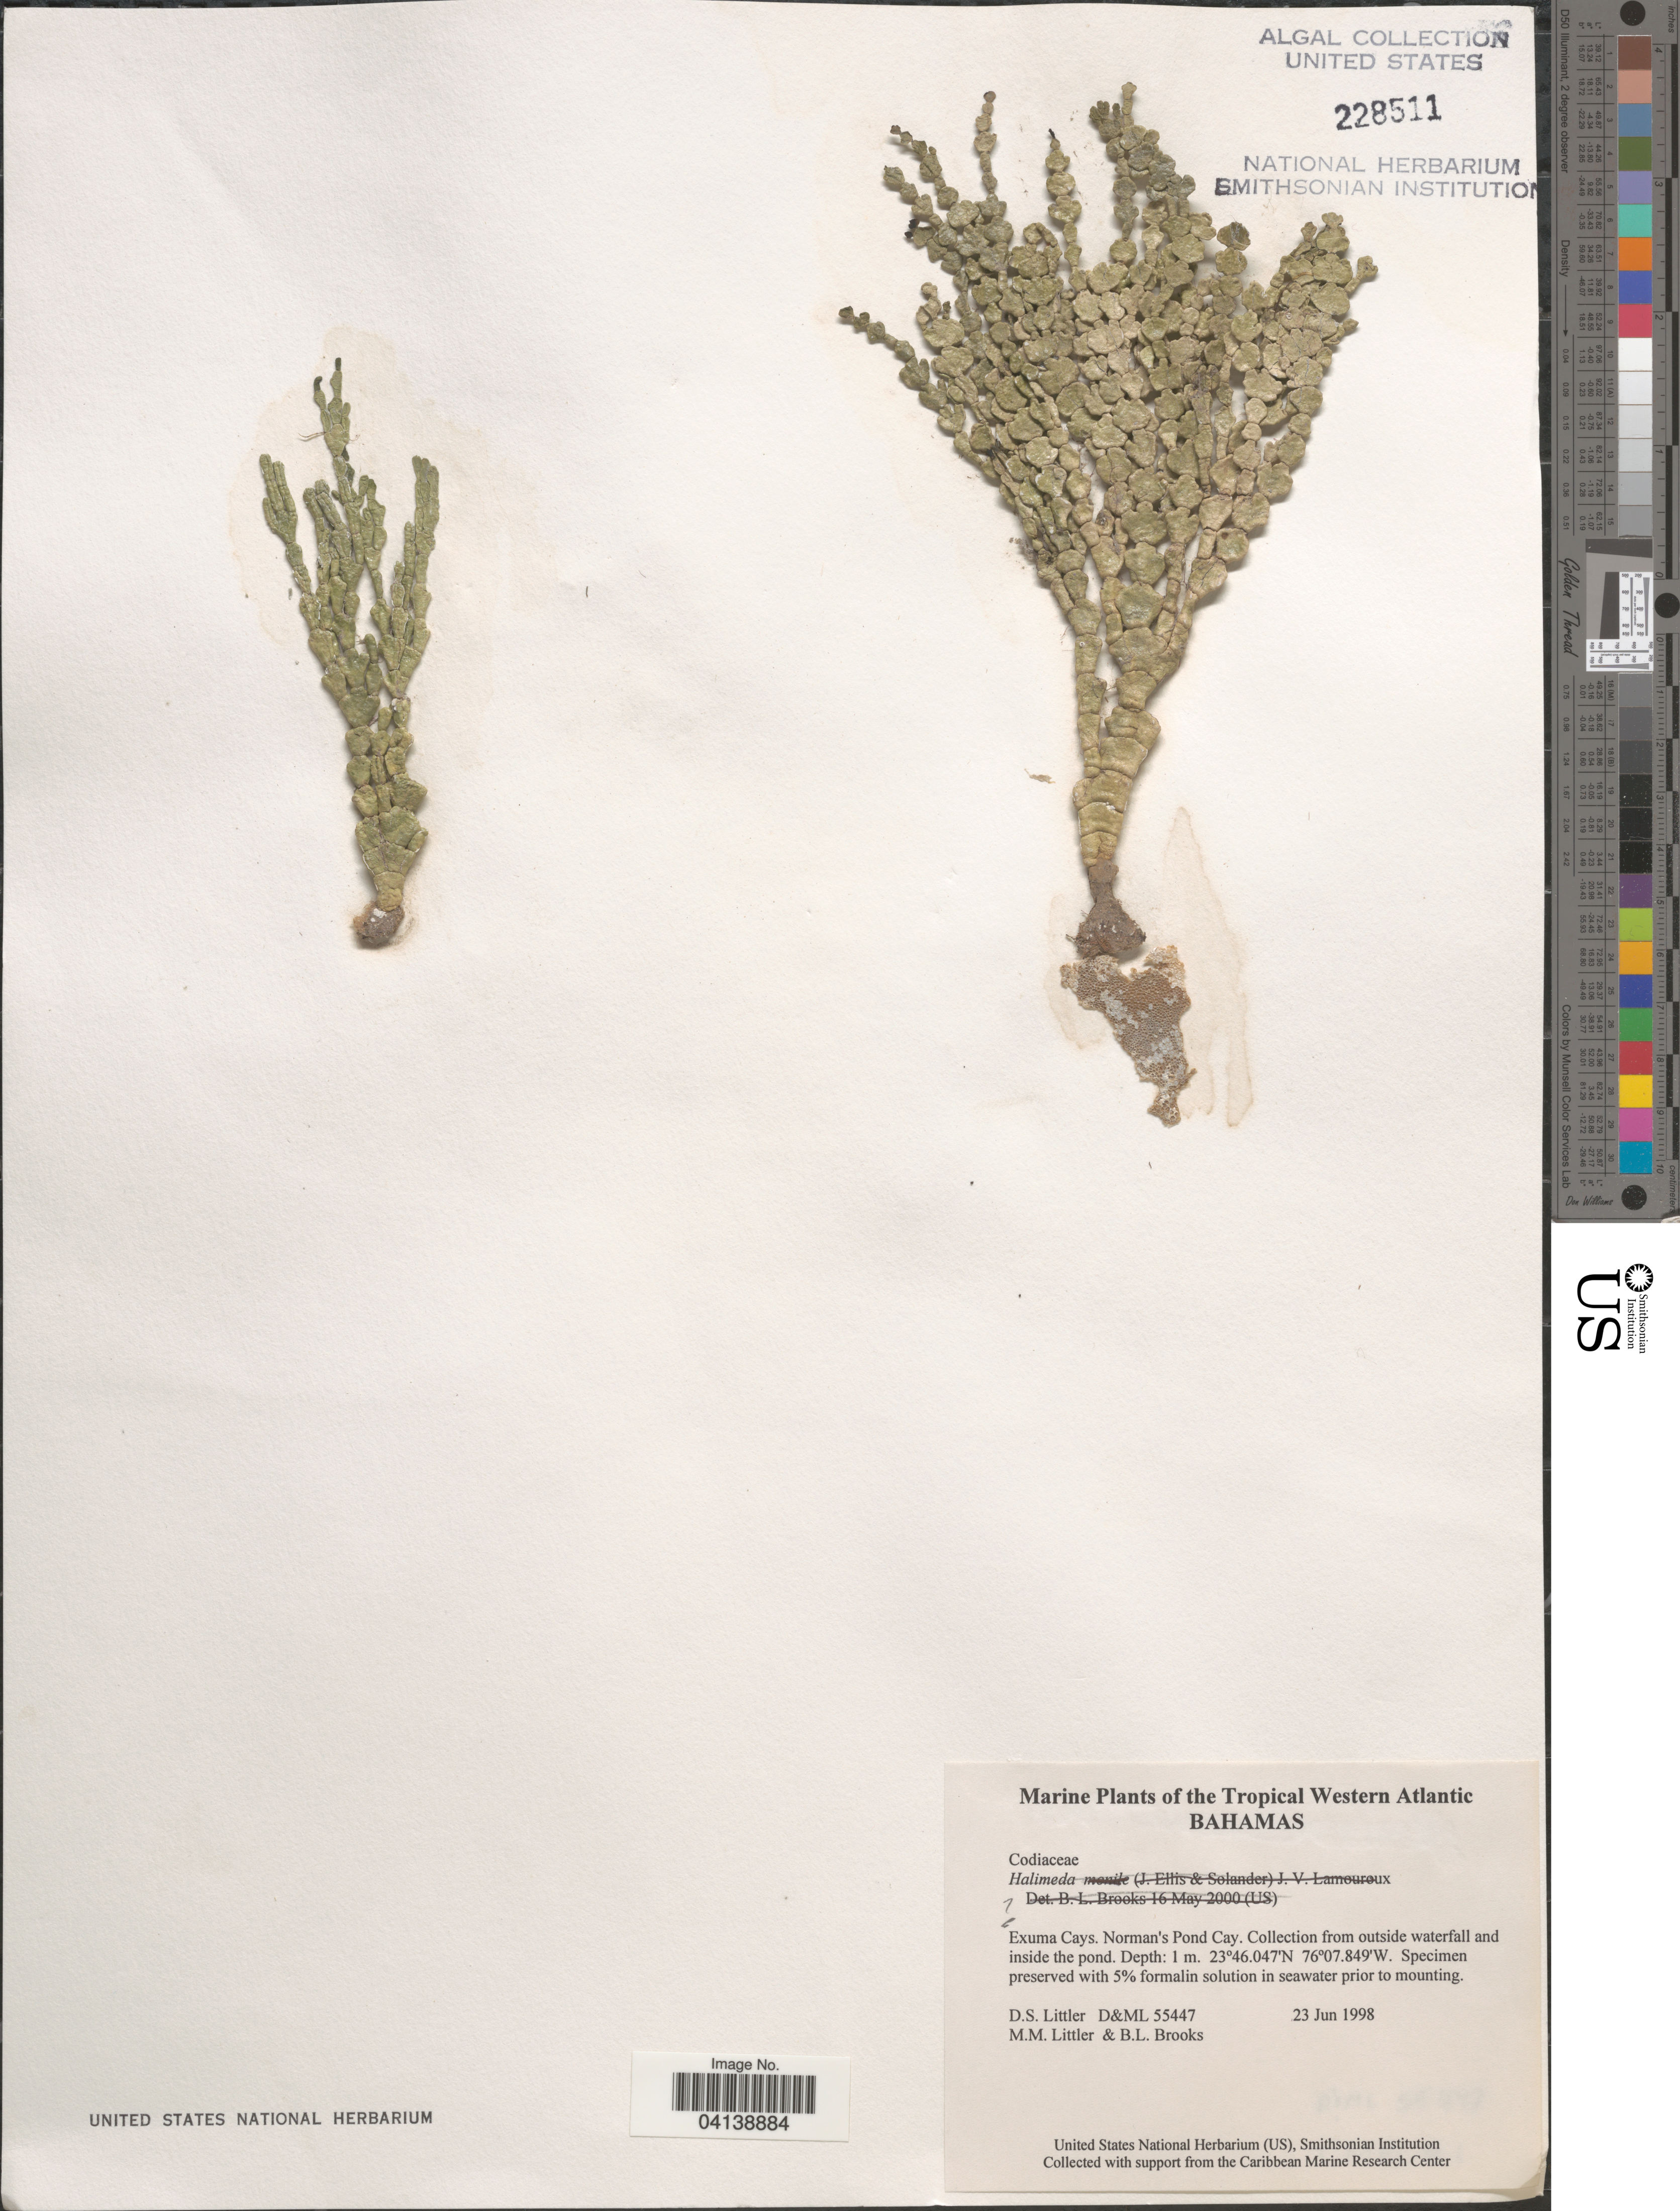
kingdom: Plantae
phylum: Chlorophyta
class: Ulvophyceae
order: Bryopsidales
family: Halimedaceae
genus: Halimeda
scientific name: Halimeda sp.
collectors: D. S. Littler & B. Brooks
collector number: D&ML55447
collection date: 1998-06-23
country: Bahamas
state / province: Exuma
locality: The Tropical Western Atlantic. Exuma Cays. Norman's Pond Cay. Collection from outside waterfall and inside the pond.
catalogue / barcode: US 228511